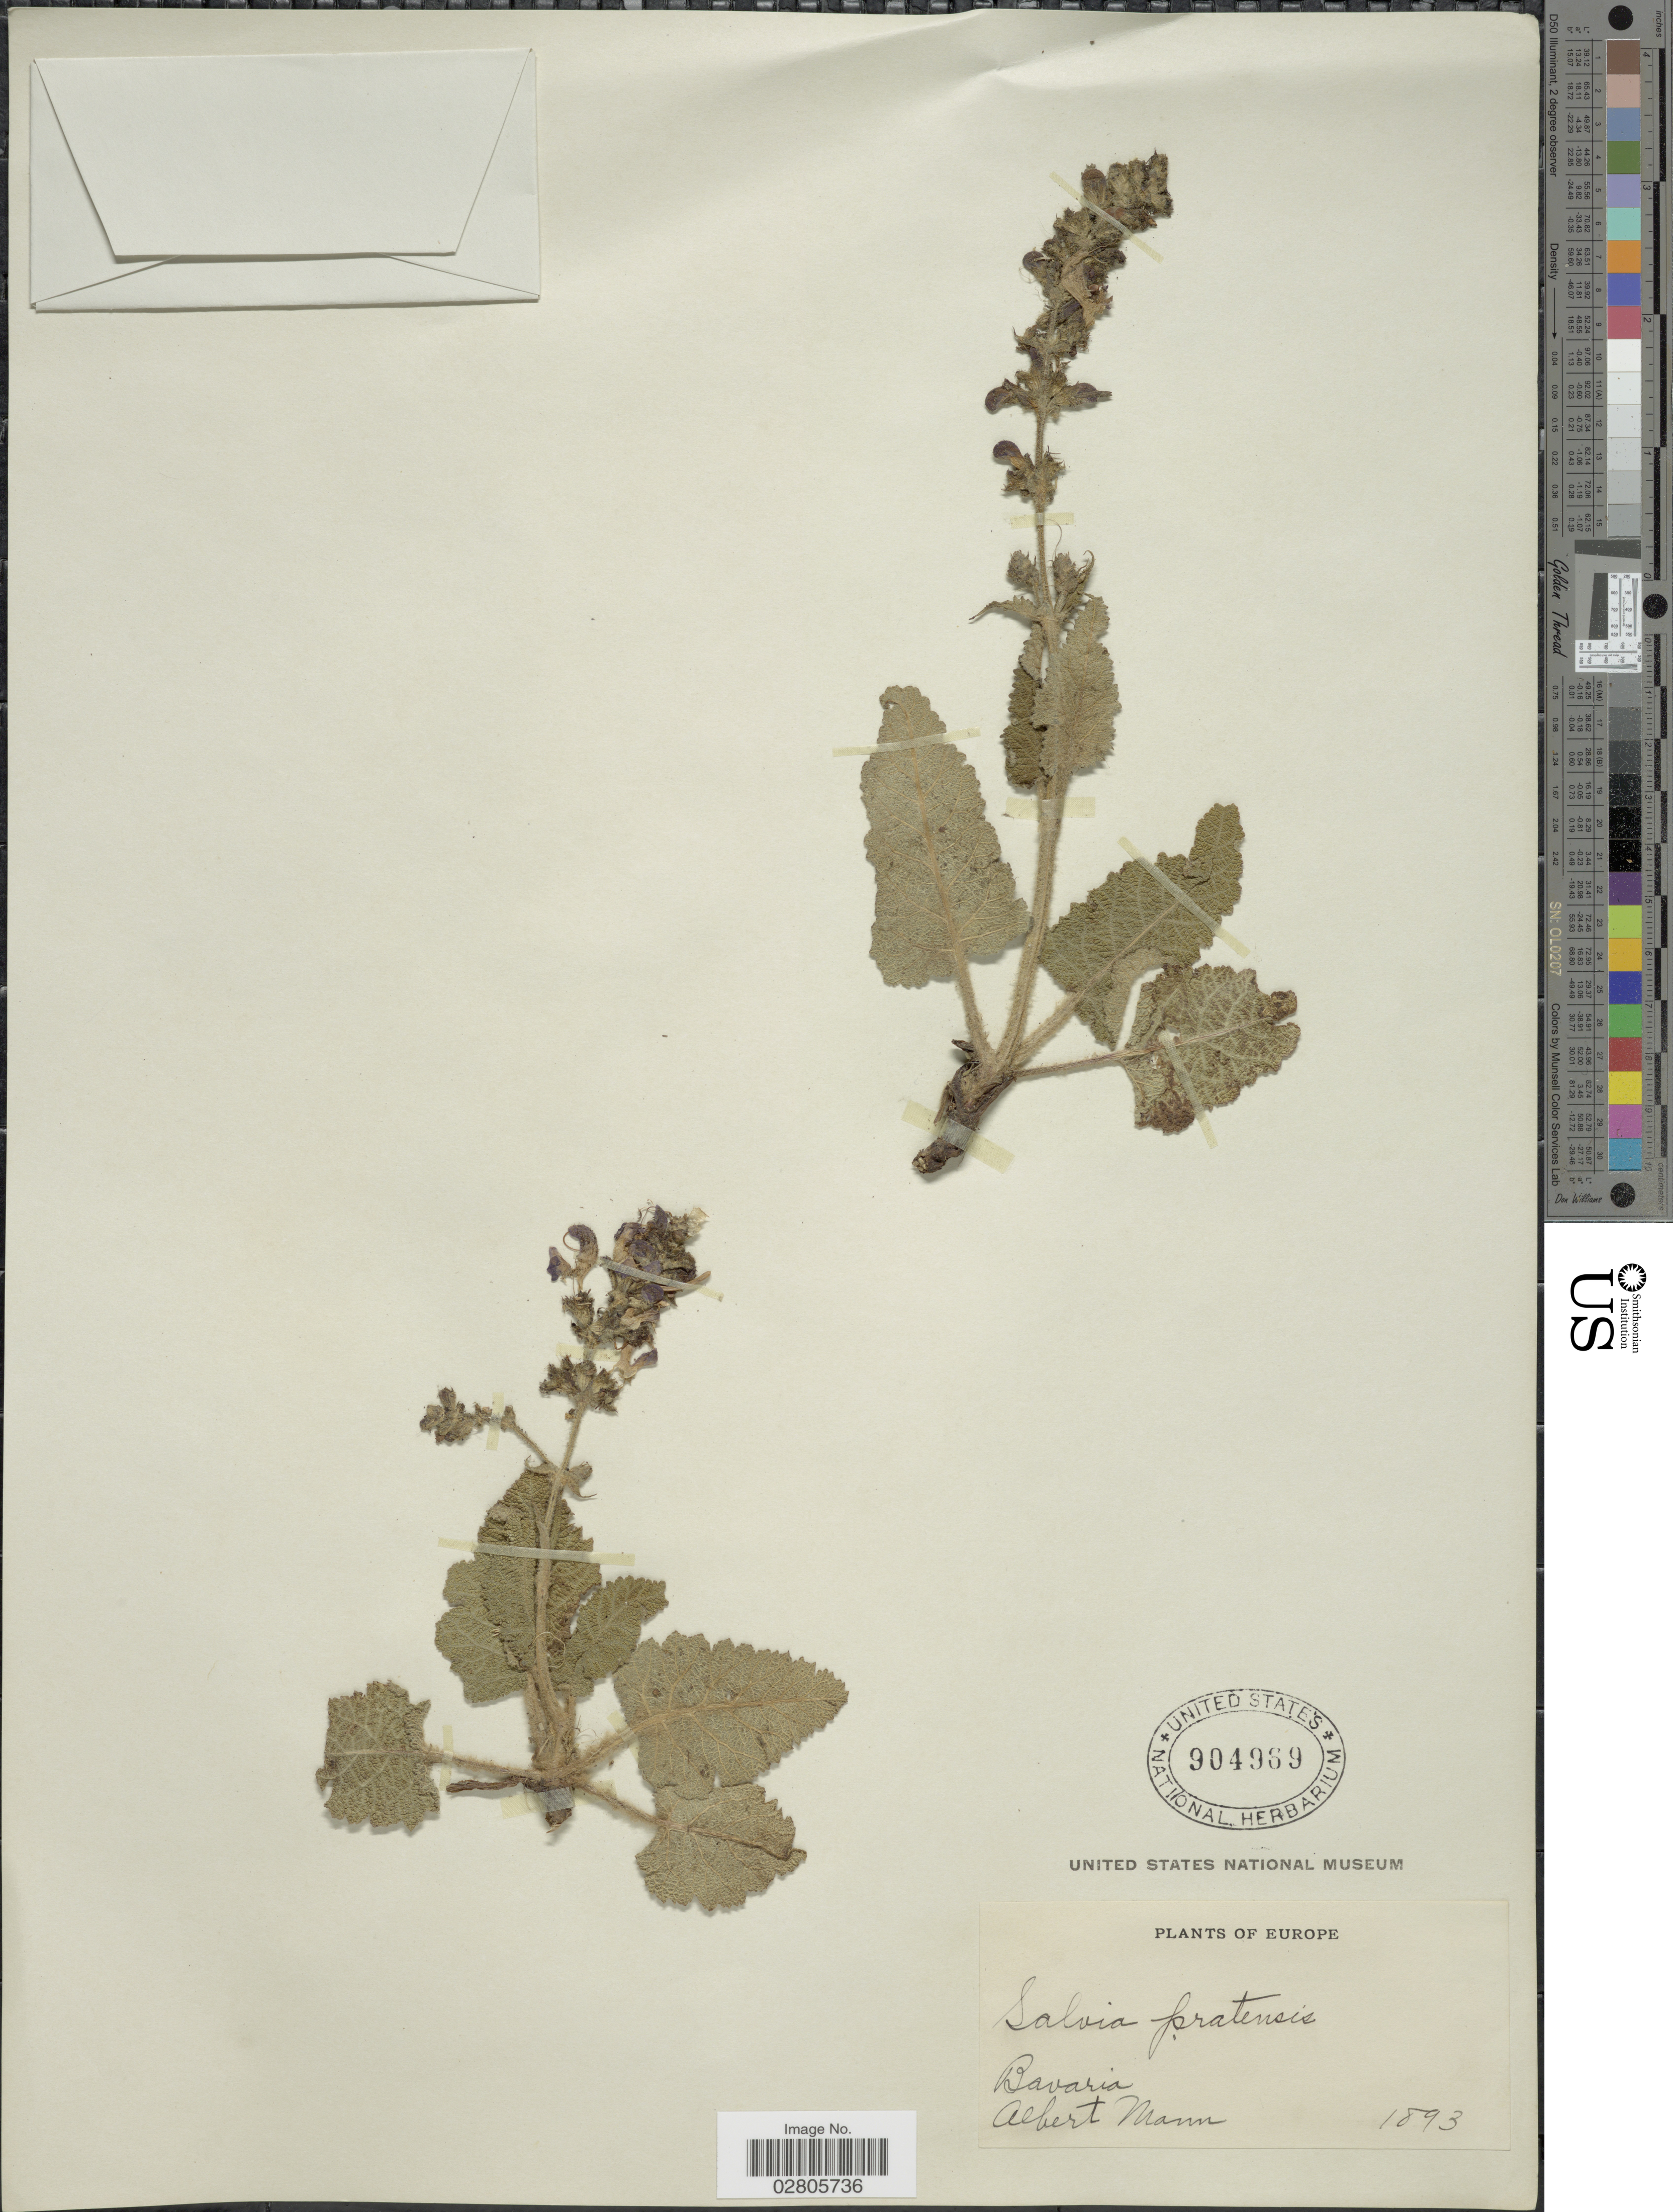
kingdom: Plantae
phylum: Tracheophyta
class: Magnoliopsida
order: Lamiales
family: Lamiaceae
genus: Salvia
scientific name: Salvia pratensis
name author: L.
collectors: A. Mann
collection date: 1893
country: Germany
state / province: Bayern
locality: Bavaria.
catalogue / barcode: US 904969